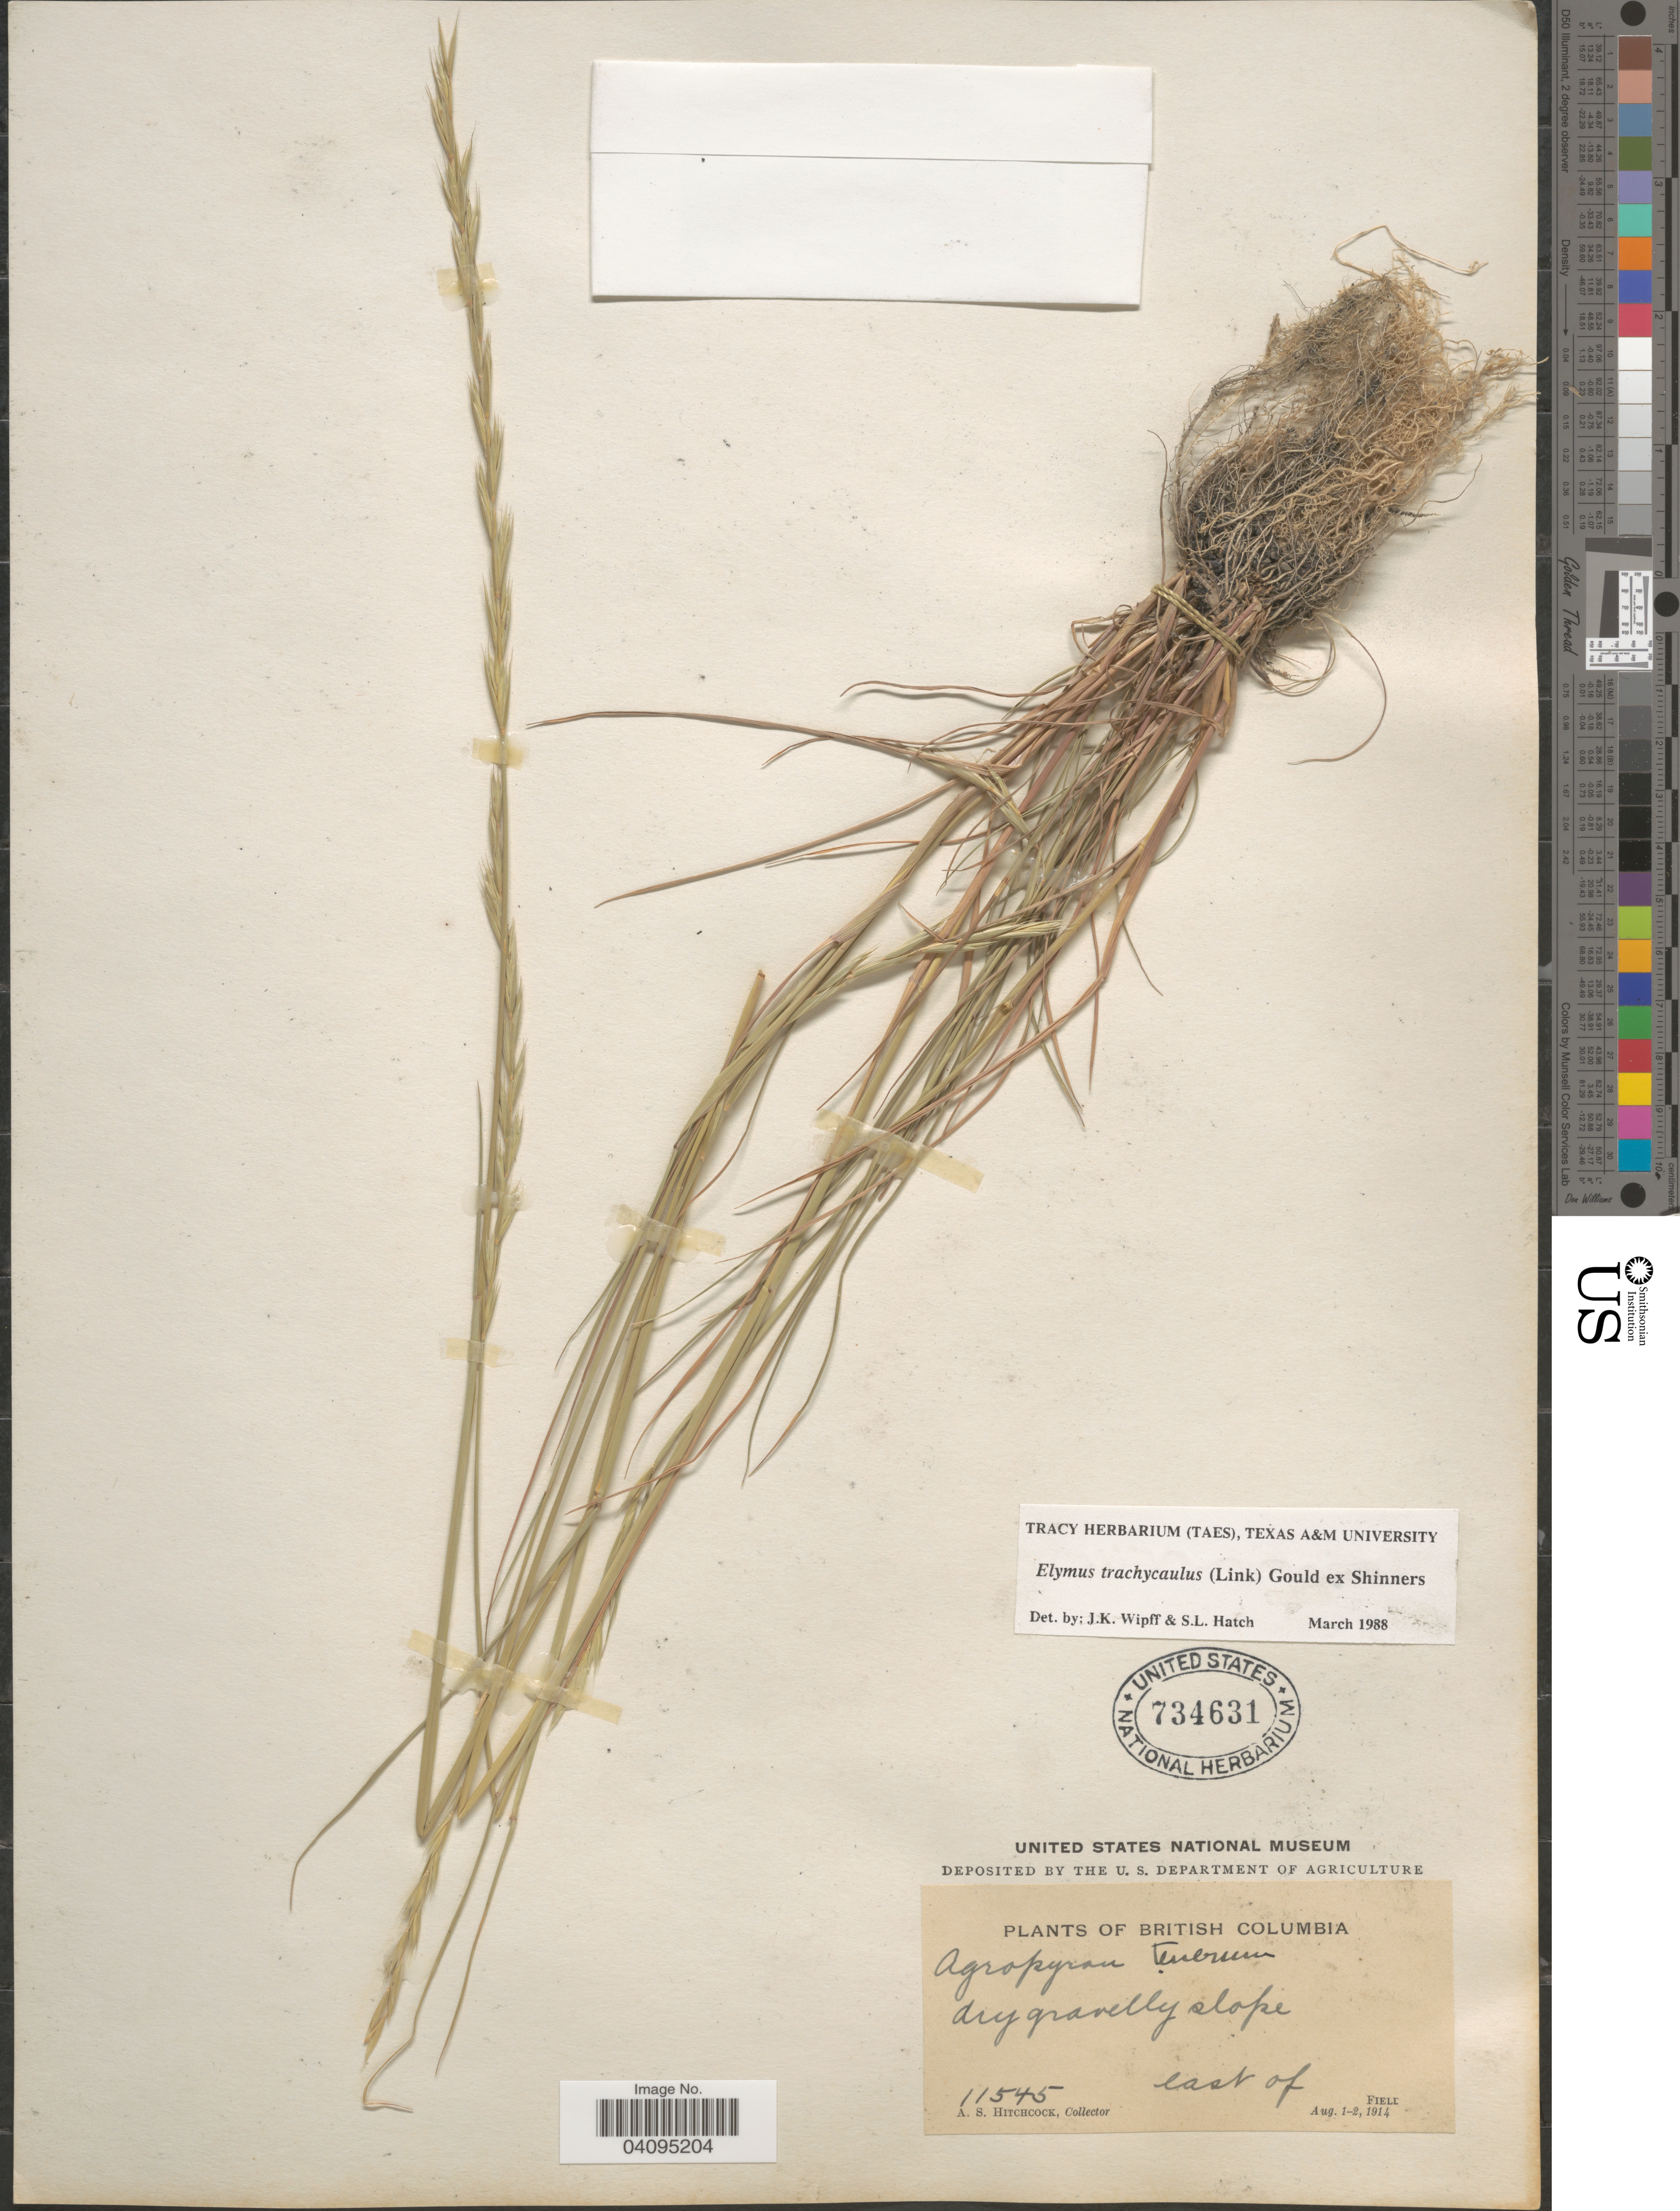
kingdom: Plantae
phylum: Tracheophyta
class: Liliopsida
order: Poales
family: Poaceae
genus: Elymus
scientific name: Elymus trachycaulus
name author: (Link) Gould ex Shinners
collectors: A. S. Hitchcock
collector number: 11545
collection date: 1914-08-01/1914-08-02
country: Canada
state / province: British Columbia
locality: East of Field.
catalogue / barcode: US 734631